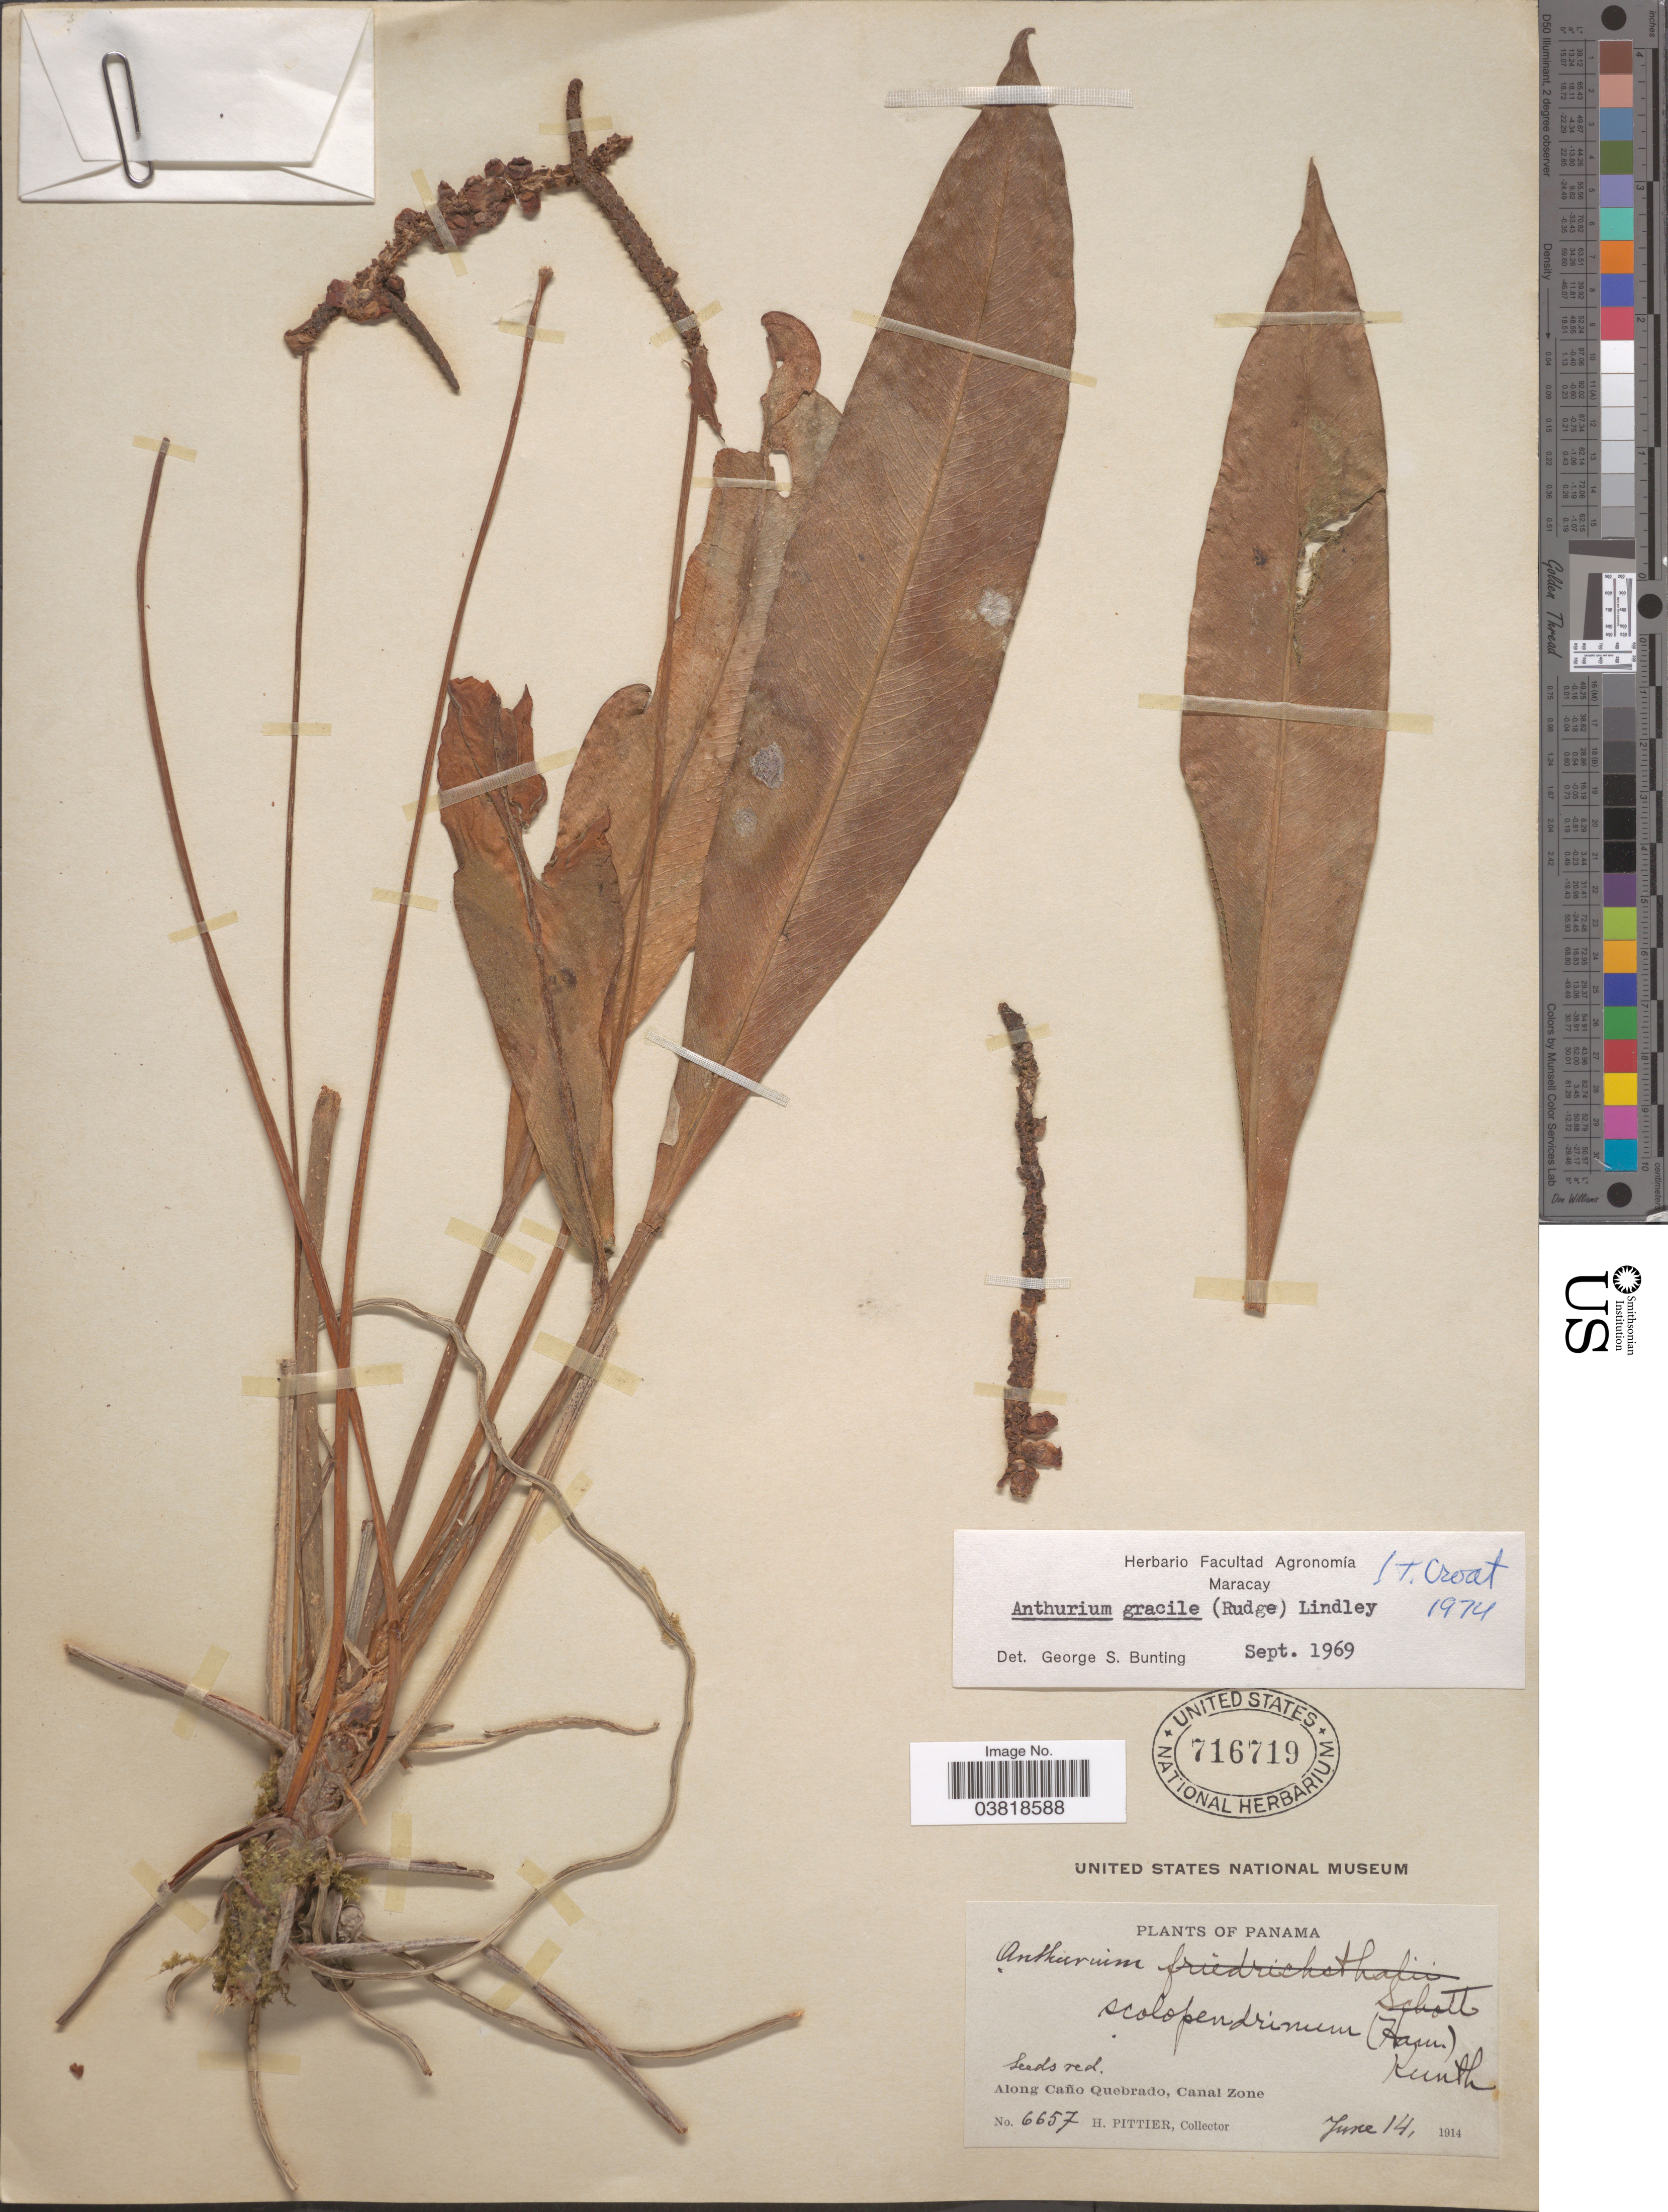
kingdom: Plantae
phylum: Tracheophyta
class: Liliopsida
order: Alismatales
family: Araceae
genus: Anthurium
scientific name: Anthurium gracile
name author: (Rudge) Schott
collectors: H. F. Pittier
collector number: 6657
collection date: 1914-06-14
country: Panama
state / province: Colón / Panamá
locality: Along Caño Quebrada, Canal Zone.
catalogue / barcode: US 716719